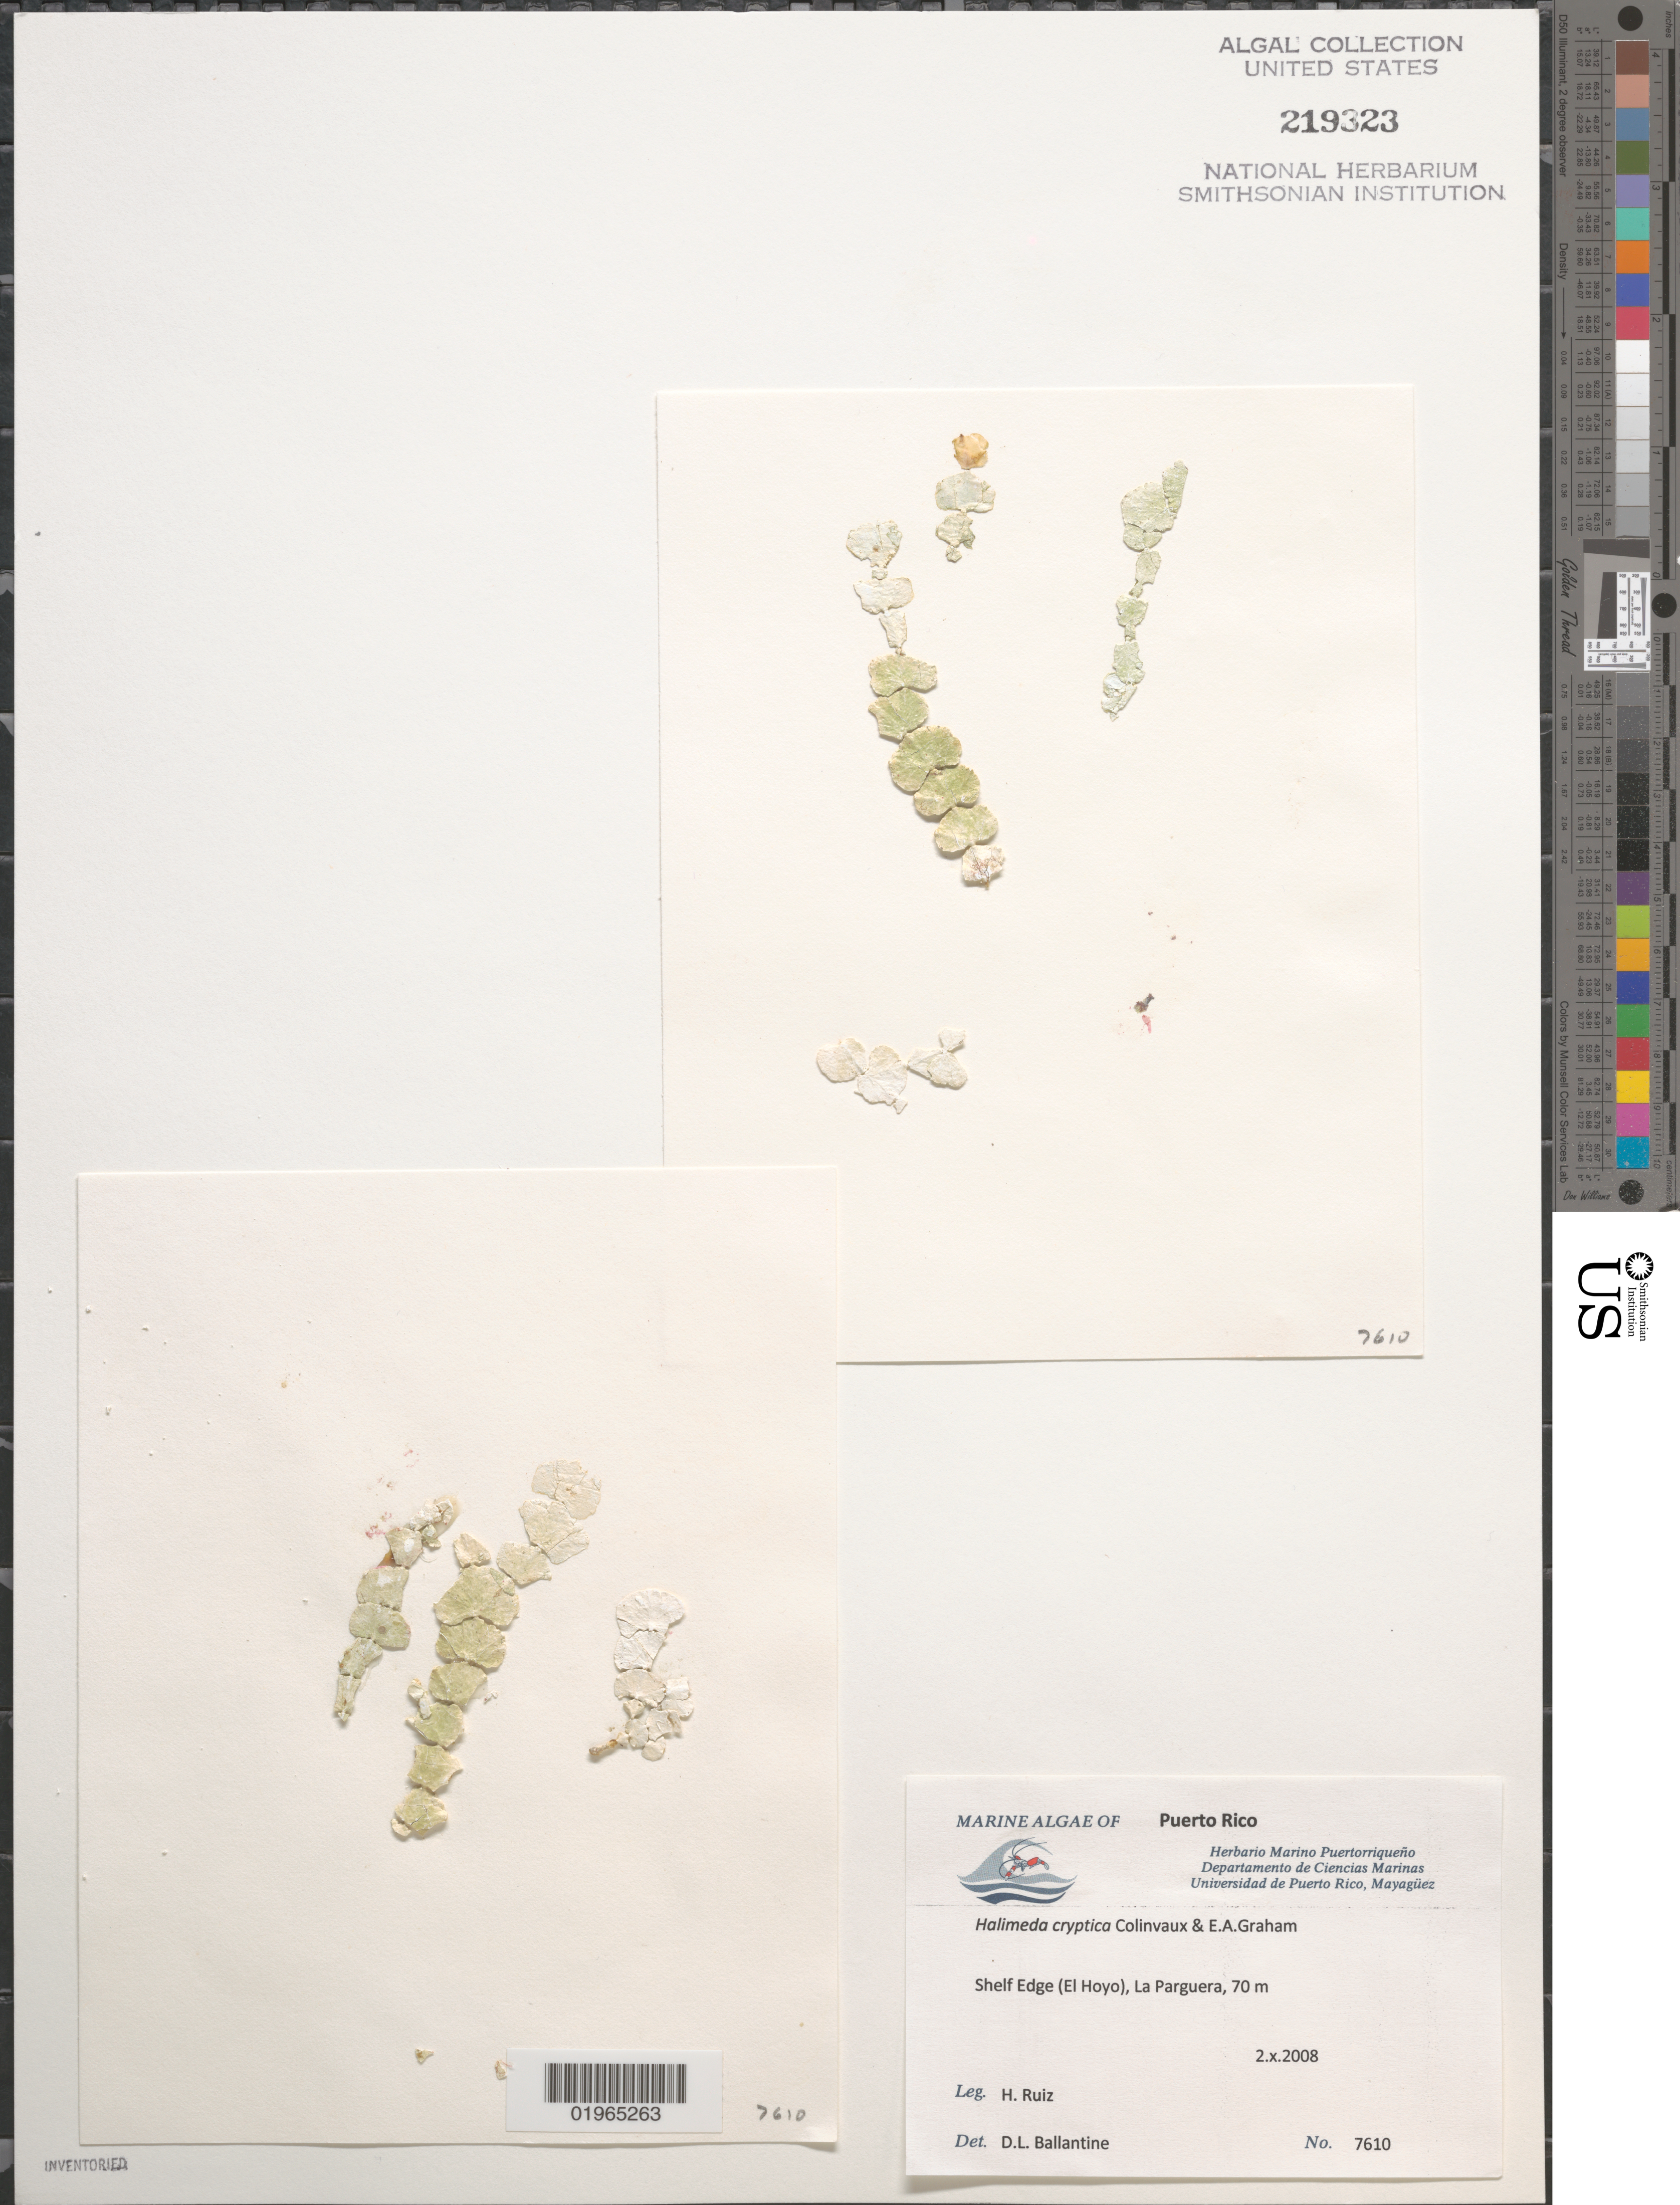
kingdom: Plantae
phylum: Chlorophyta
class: Ulvophyceae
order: Bryopsidales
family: Halimedaceae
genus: Halimeda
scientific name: Halimeda cryptica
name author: Hillis-Colinvaux & E.A. Graham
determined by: Ballantine, D. L.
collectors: H. Ruiz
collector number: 7610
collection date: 2008-10-02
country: Puerto Rico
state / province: Lajas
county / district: La Parguera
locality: Shelf Edge (El Hoyo)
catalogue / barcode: US 219323